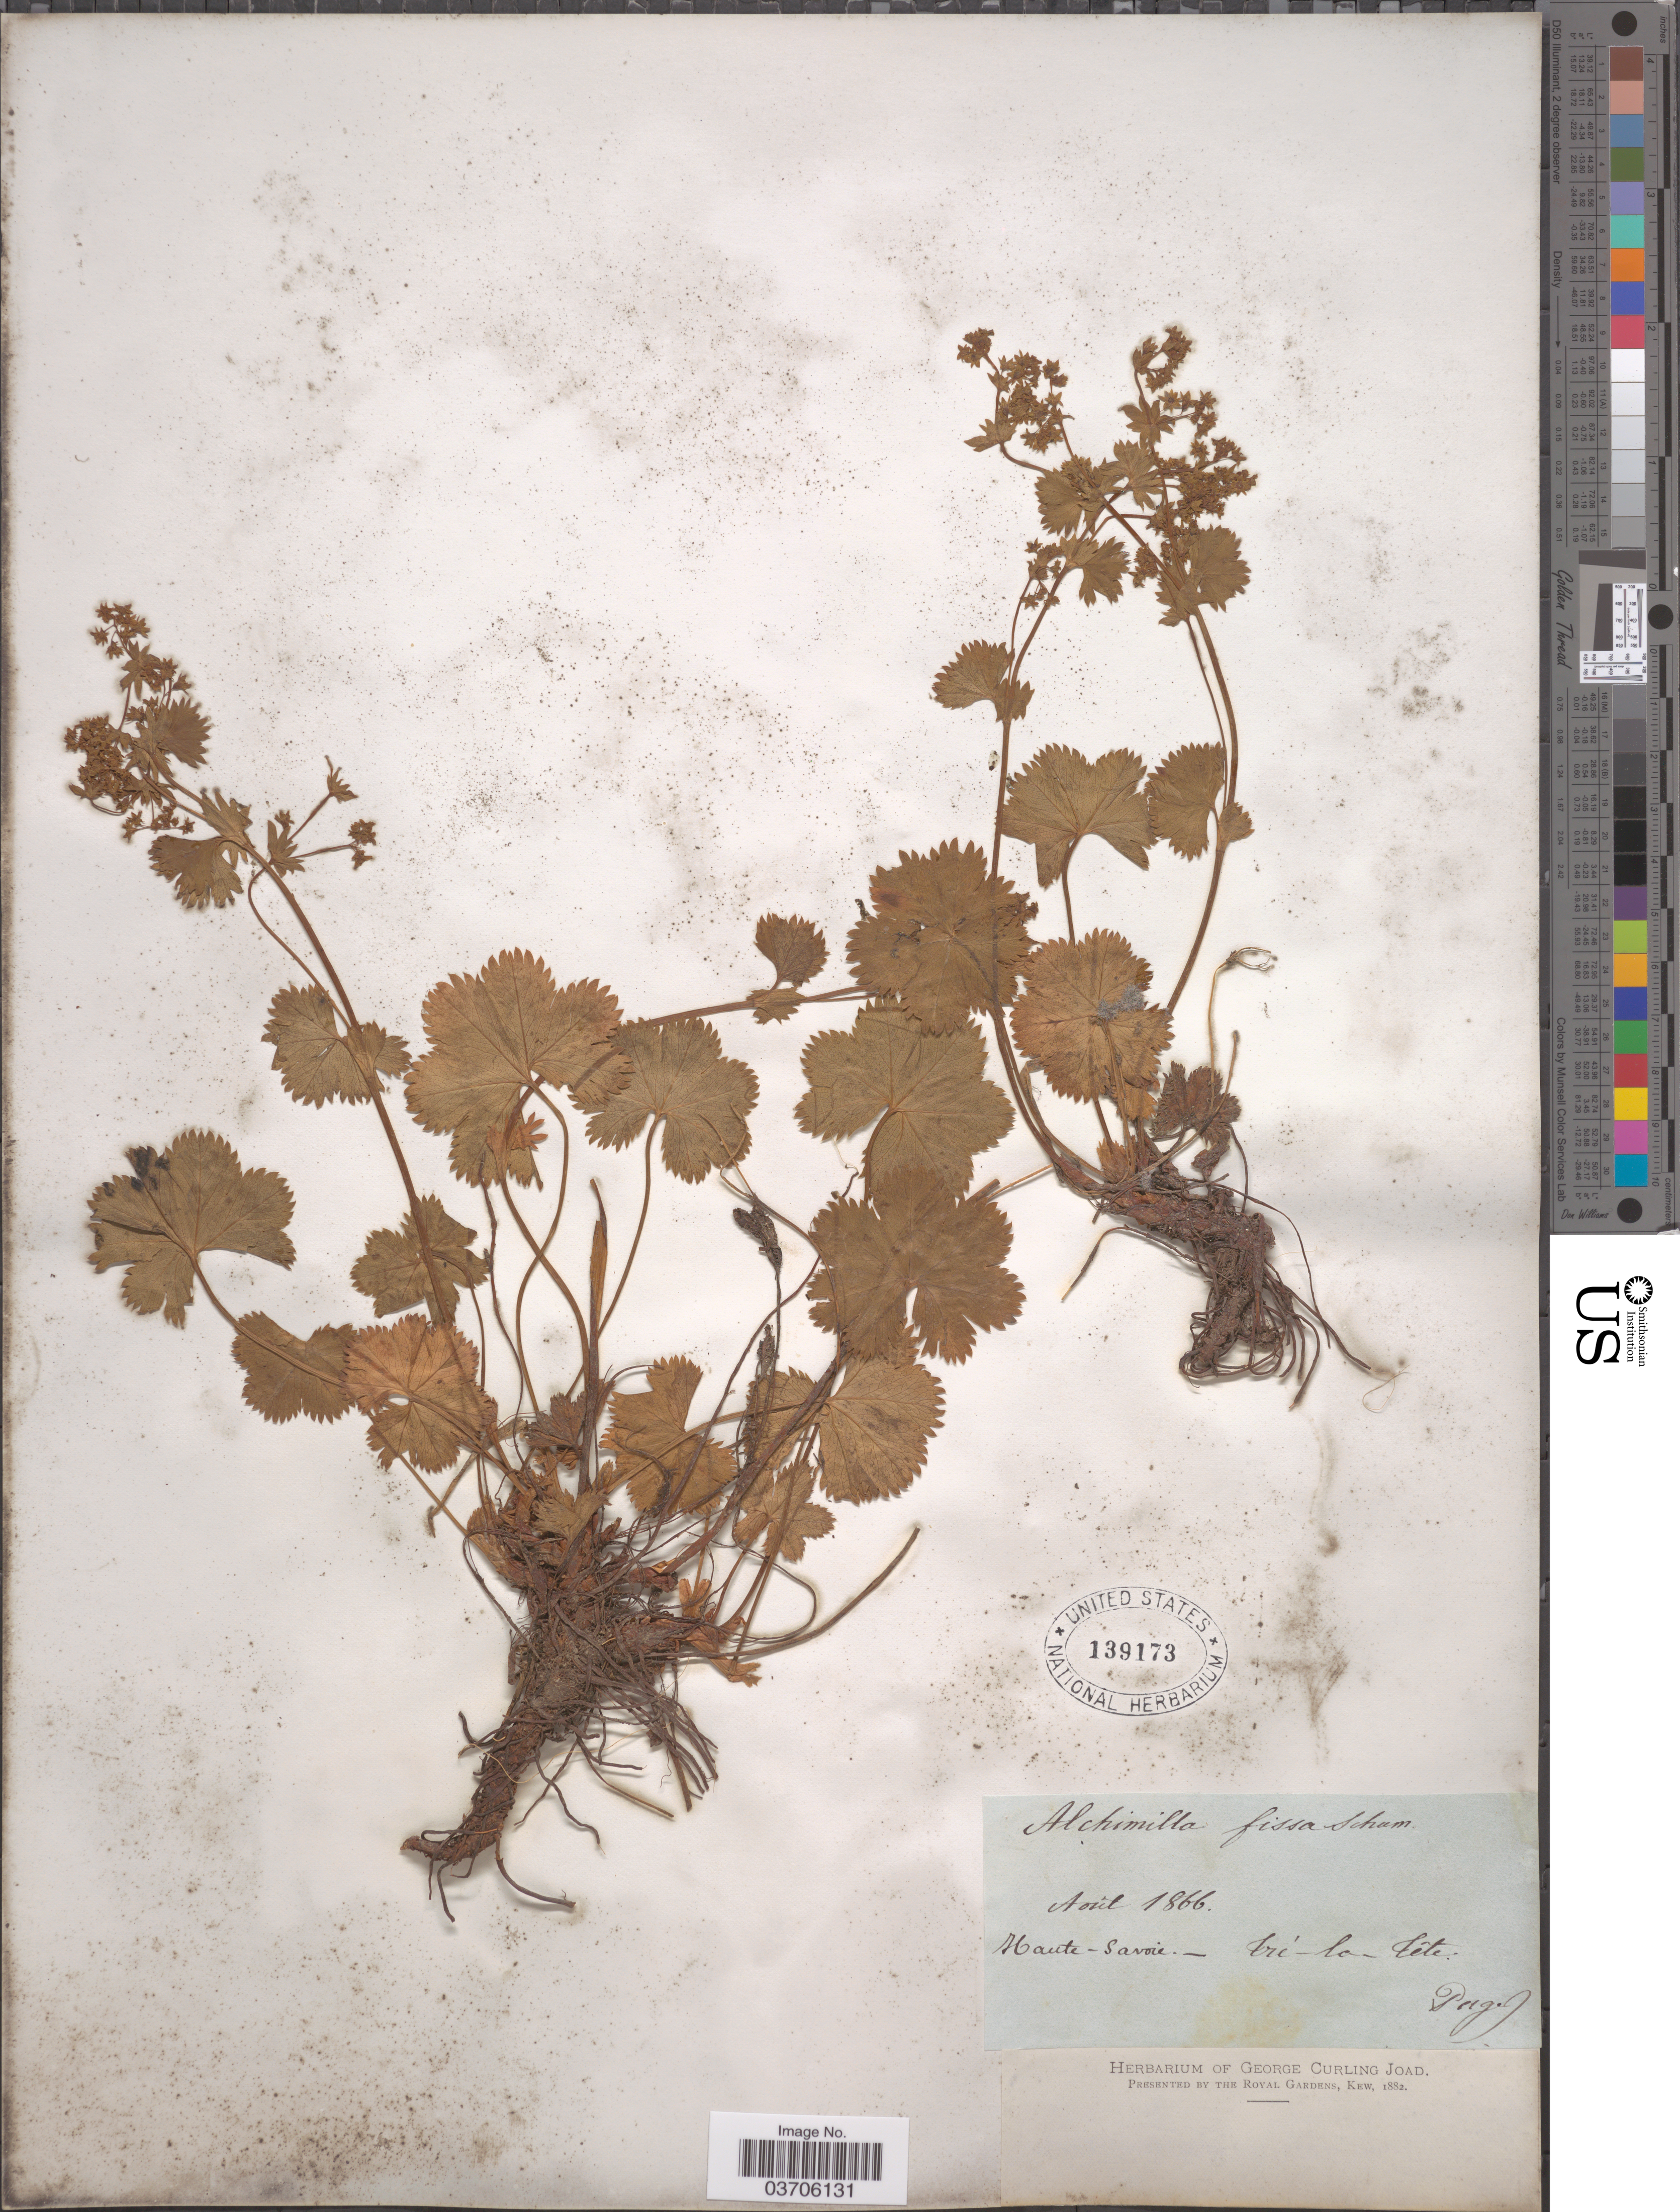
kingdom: Plantae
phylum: Tracheophyta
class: Magnoliopsida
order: Rosales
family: Rosaceae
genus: Alchemilla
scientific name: Alchemilla fissa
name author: Schum. ex Sturm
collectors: -. Puget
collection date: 1866-08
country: France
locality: Haute-Savoie-Tré-la-Tête.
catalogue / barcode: US 139173